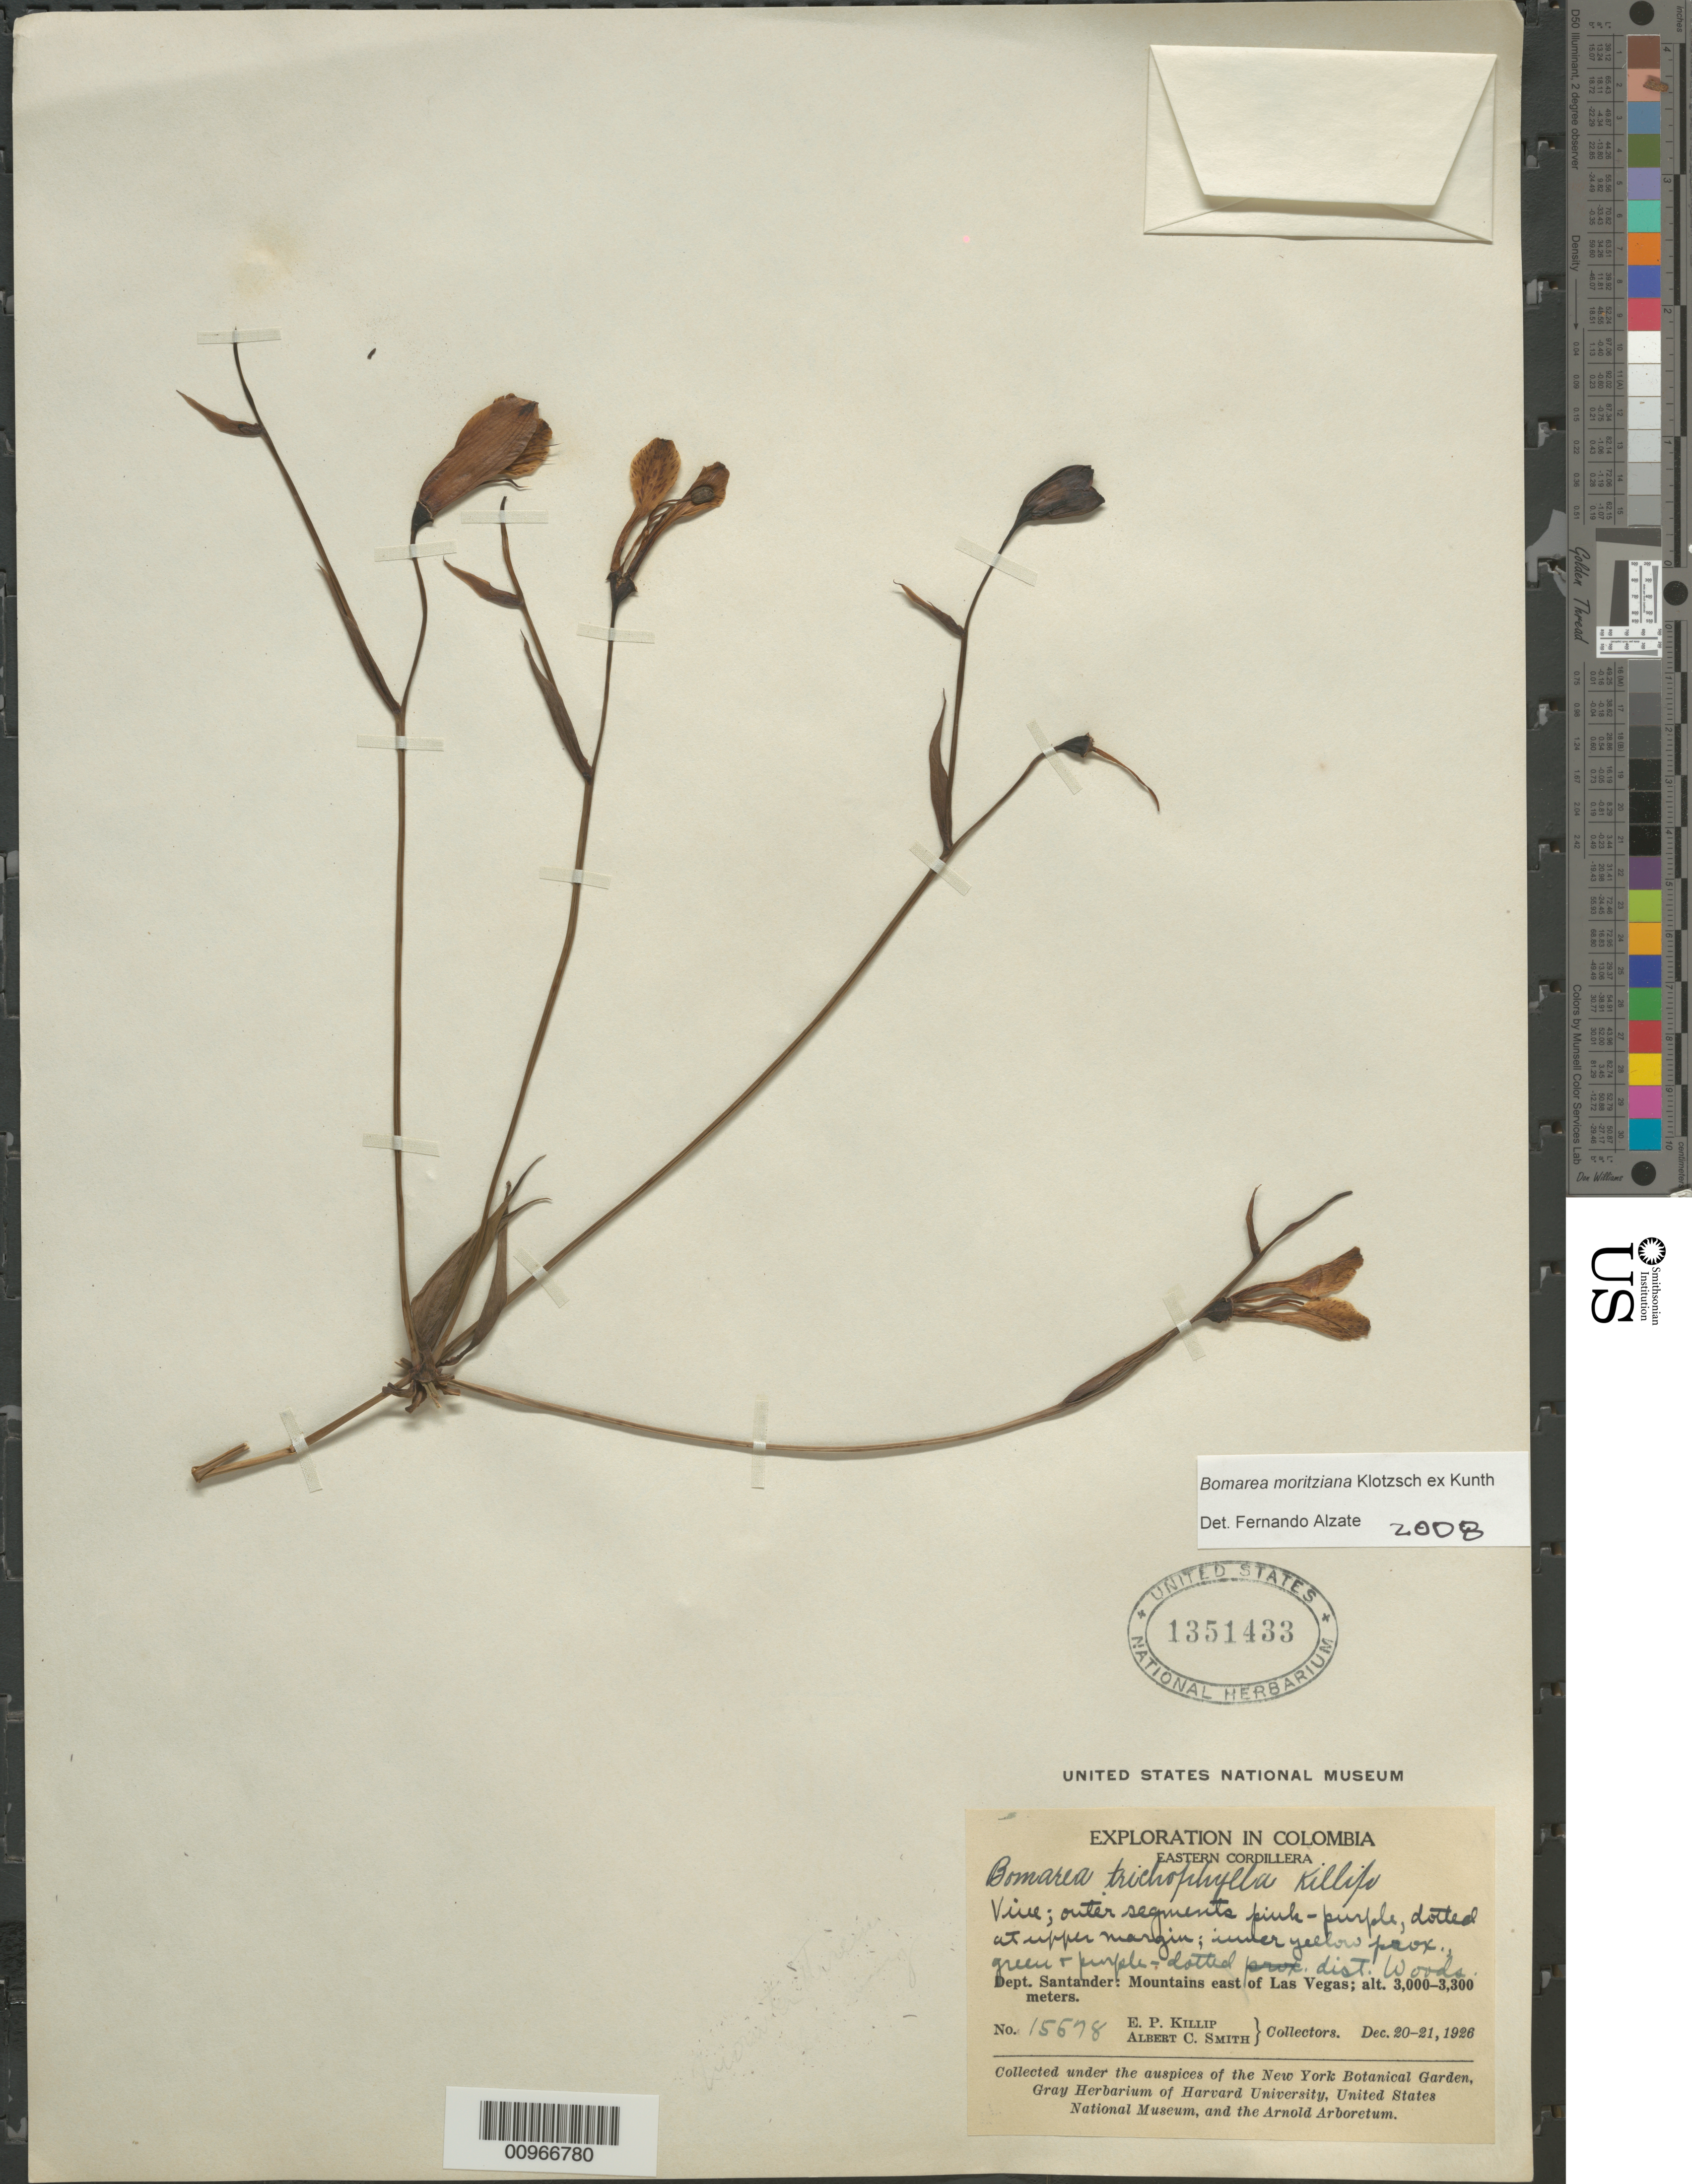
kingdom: Plantae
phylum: Tracheophyta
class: Liliopsida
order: Liliales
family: Alstroemeriaceae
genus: Bomarea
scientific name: Bomarea moritziana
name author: Klotzsch ex Kunth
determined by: Alzate Guarin, Fernando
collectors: E. P. Killip & A. C. Smith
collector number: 15678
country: Colombia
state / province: Santander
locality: E of Las Vegas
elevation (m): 3000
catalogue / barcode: US 1351433